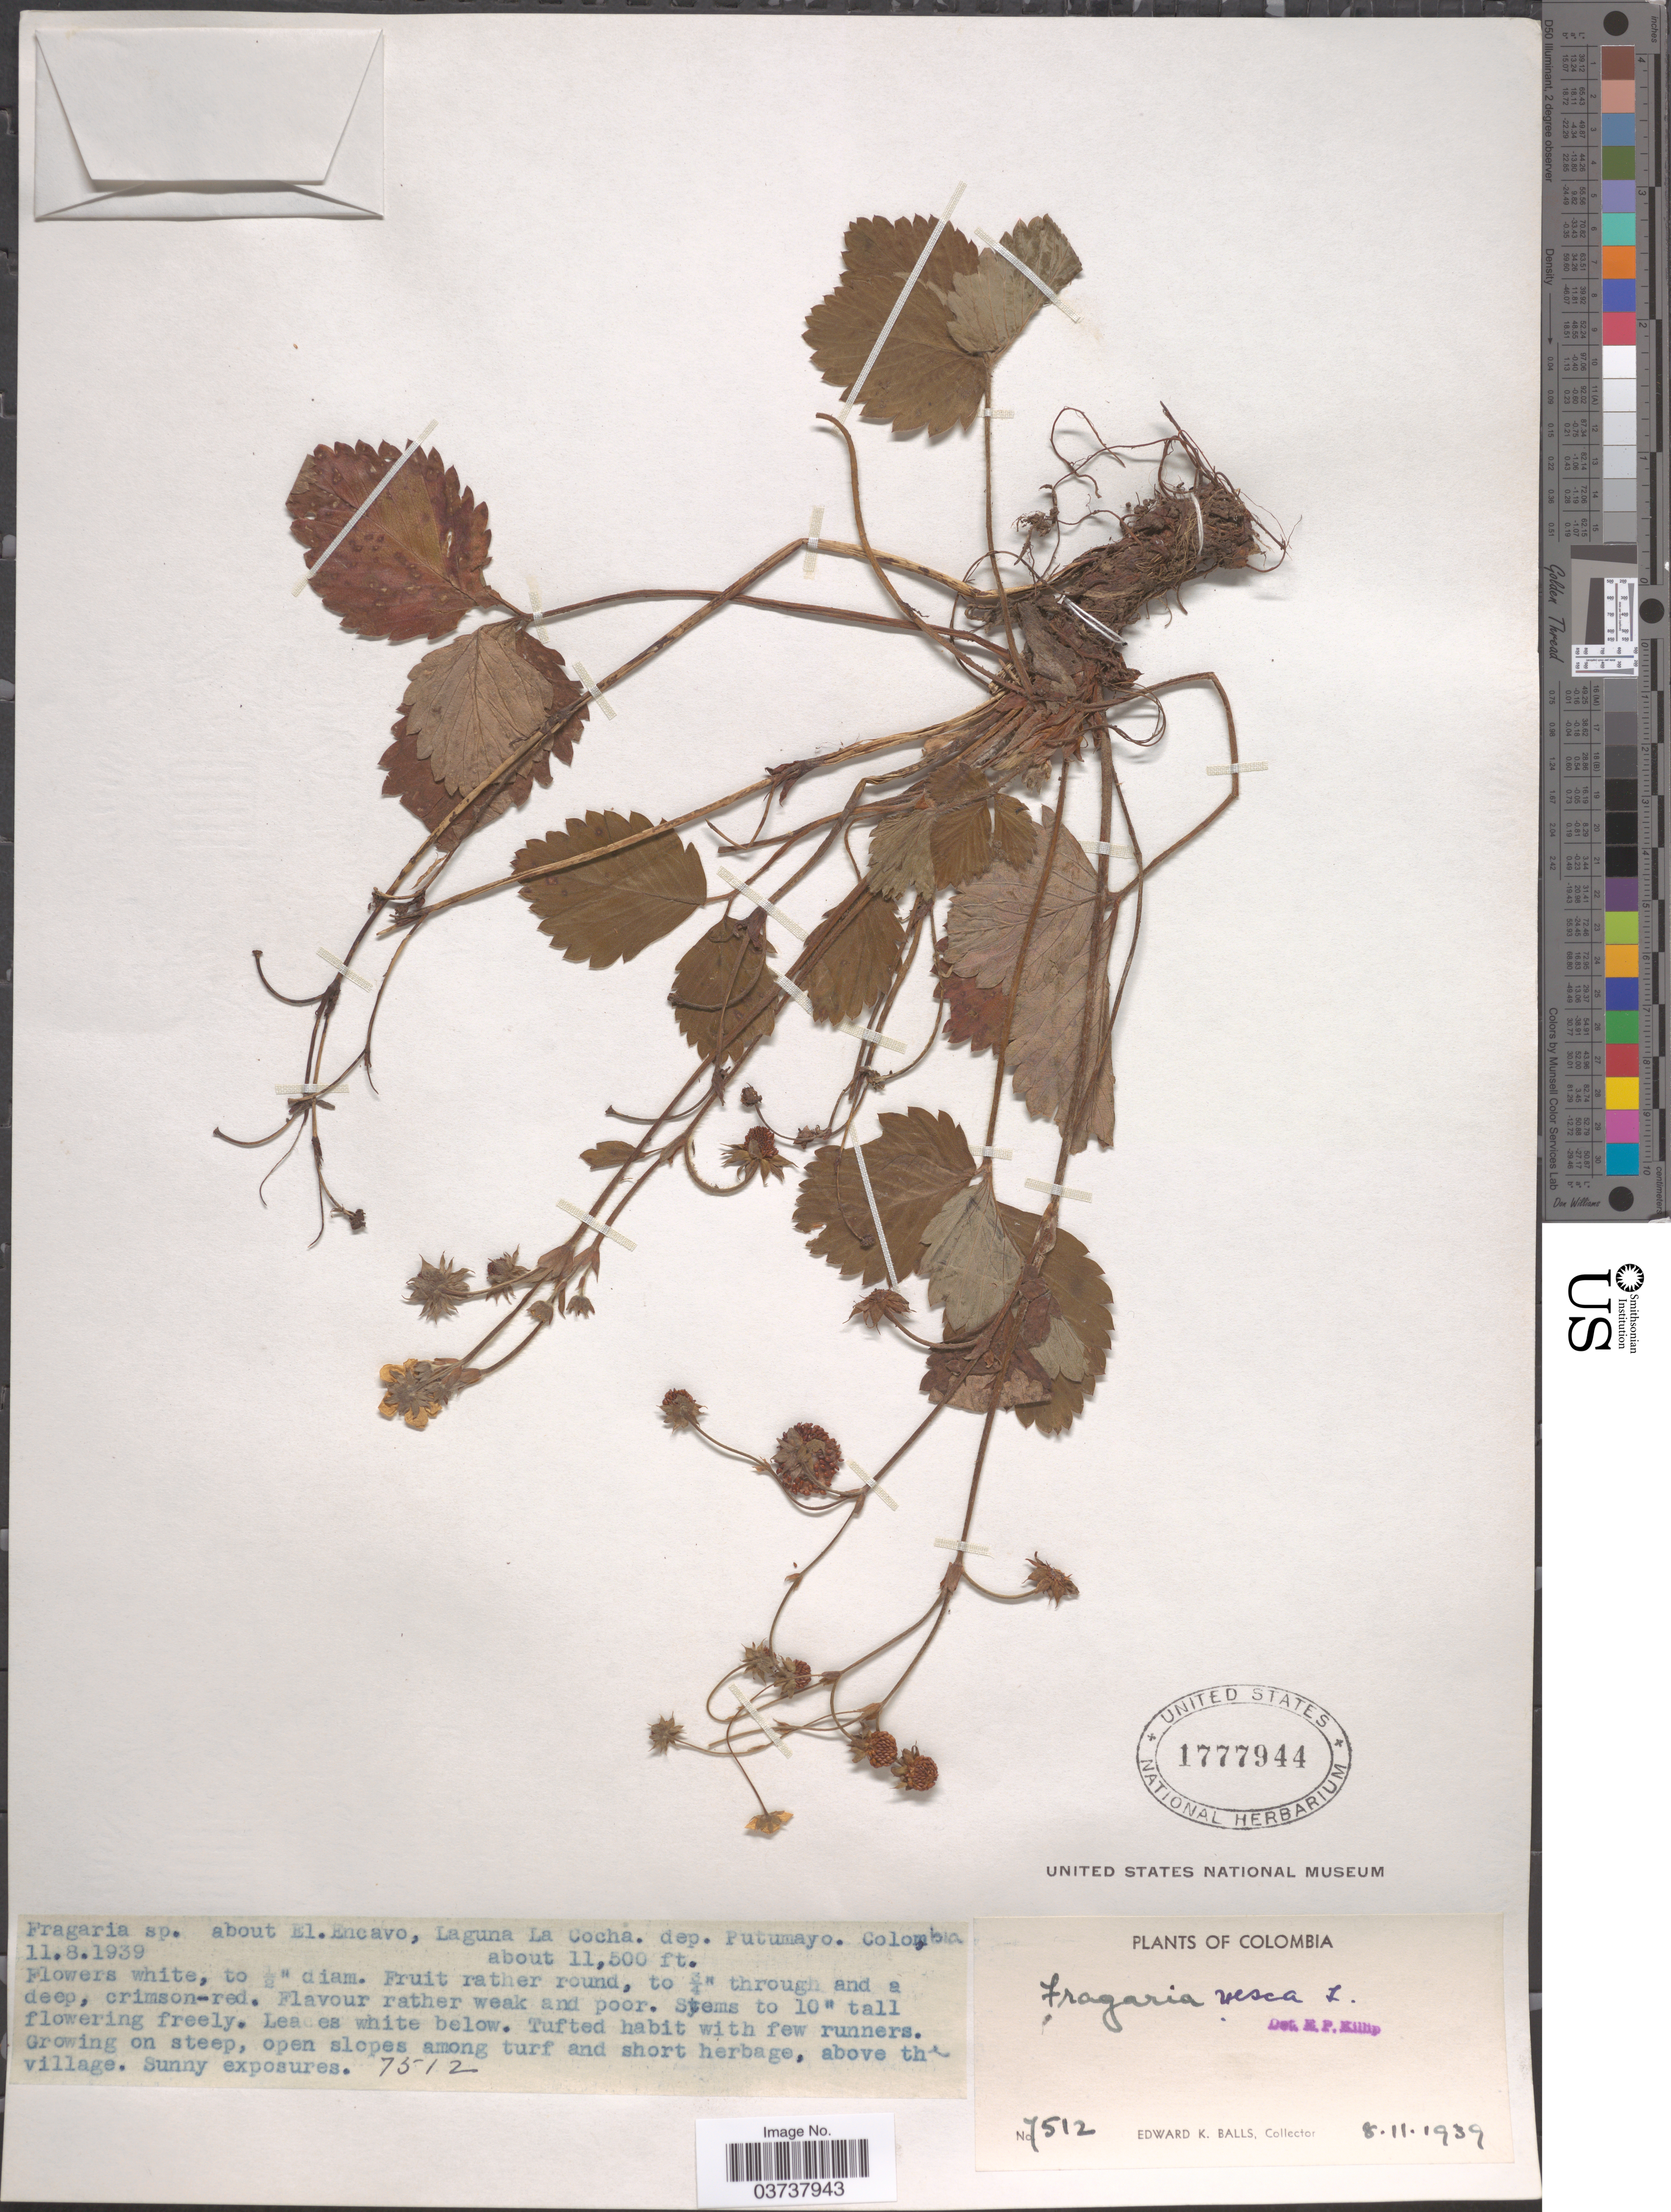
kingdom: Plantae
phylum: Tracheophyta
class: Magnoliopsida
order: Rosales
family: Rosaceae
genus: Fragaria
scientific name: Fragaria vesca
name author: L.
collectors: E. K. Balls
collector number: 7512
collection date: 1939-08-11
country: Colombia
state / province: Putumayo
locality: About El Encavo, Laguna La Cocha. Dep. Putumayo.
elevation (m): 3505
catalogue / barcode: US 1777944